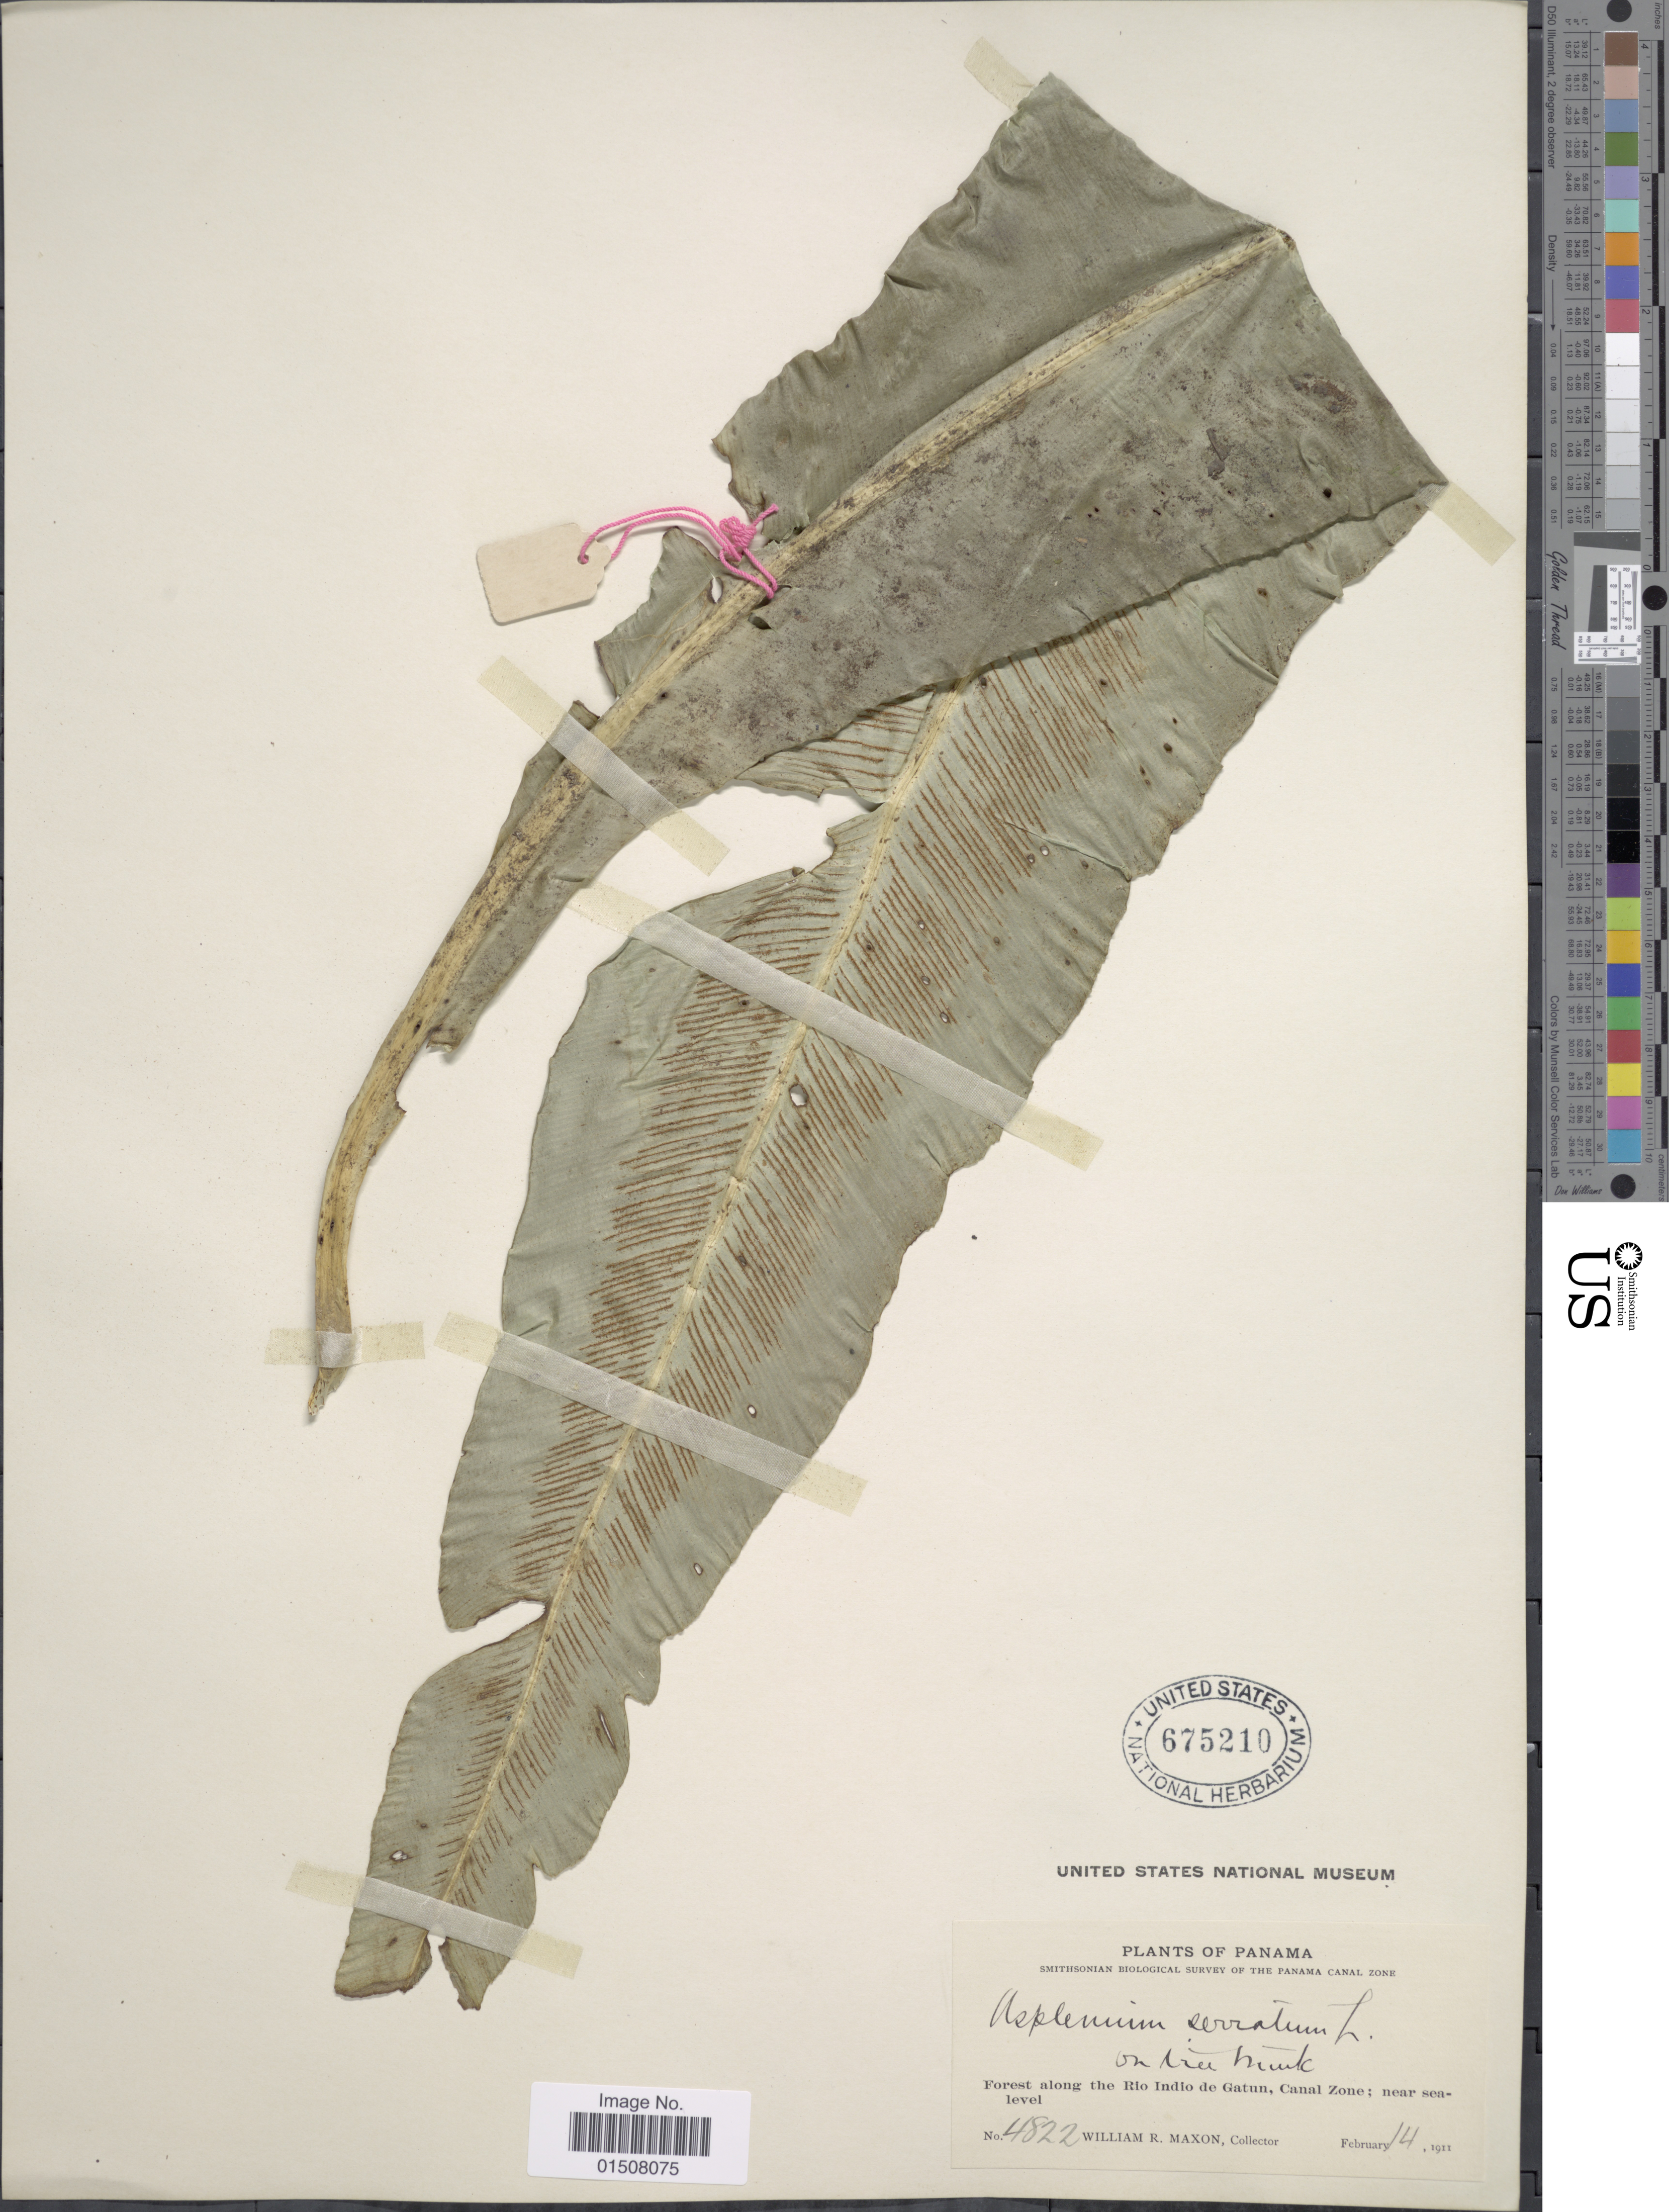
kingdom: Plantae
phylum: Tracheophyta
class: Polypodiopsida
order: Polypodiales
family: Aspleniaceae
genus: Asplenium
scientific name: Asplenium serratum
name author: L.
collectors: W. R. Maxon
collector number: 4822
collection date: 1911-02-14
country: Panama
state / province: Colón / Panamá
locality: Forest along the Rio Indio de Gatun, Canal Zone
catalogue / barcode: US 675210